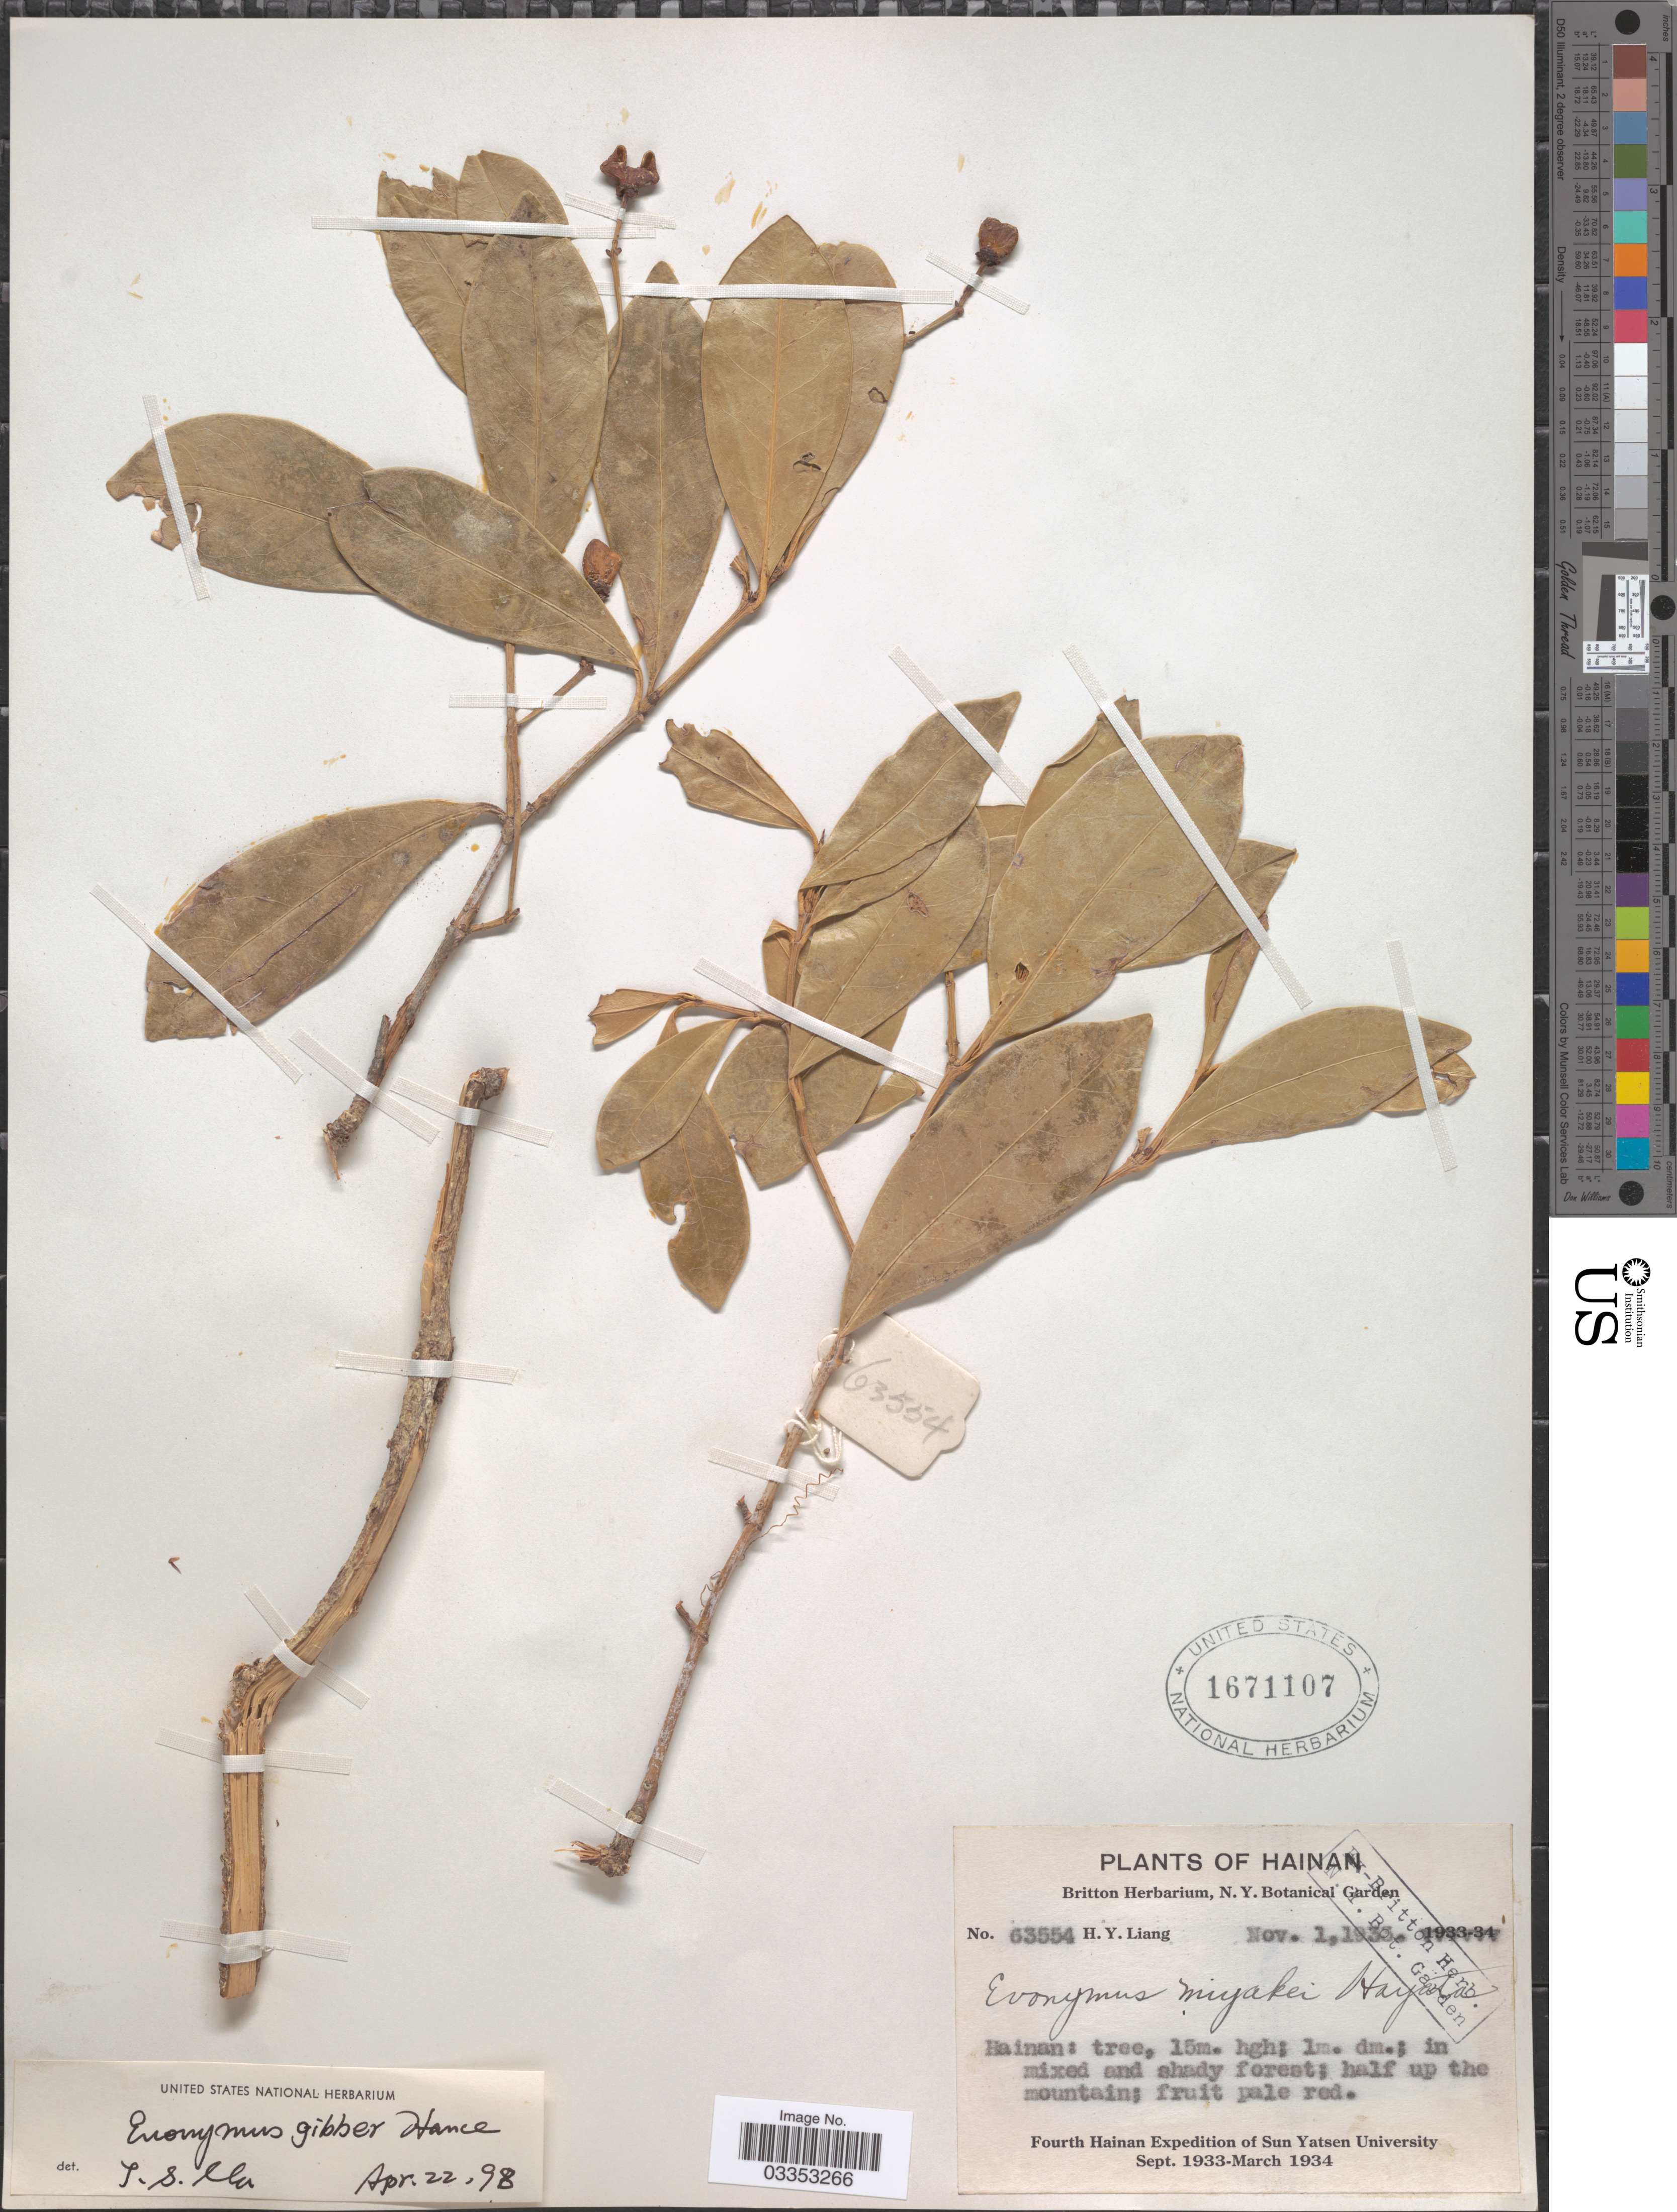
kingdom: Plantae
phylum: Tracheophyta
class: Magnoliopsida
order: Celastrales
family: Celastraceae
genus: Euonymus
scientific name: Euonymus glaber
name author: Roxb.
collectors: H. Y. Liang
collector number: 63554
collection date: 1935-11-01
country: China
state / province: Hainan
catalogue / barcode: US 1671107